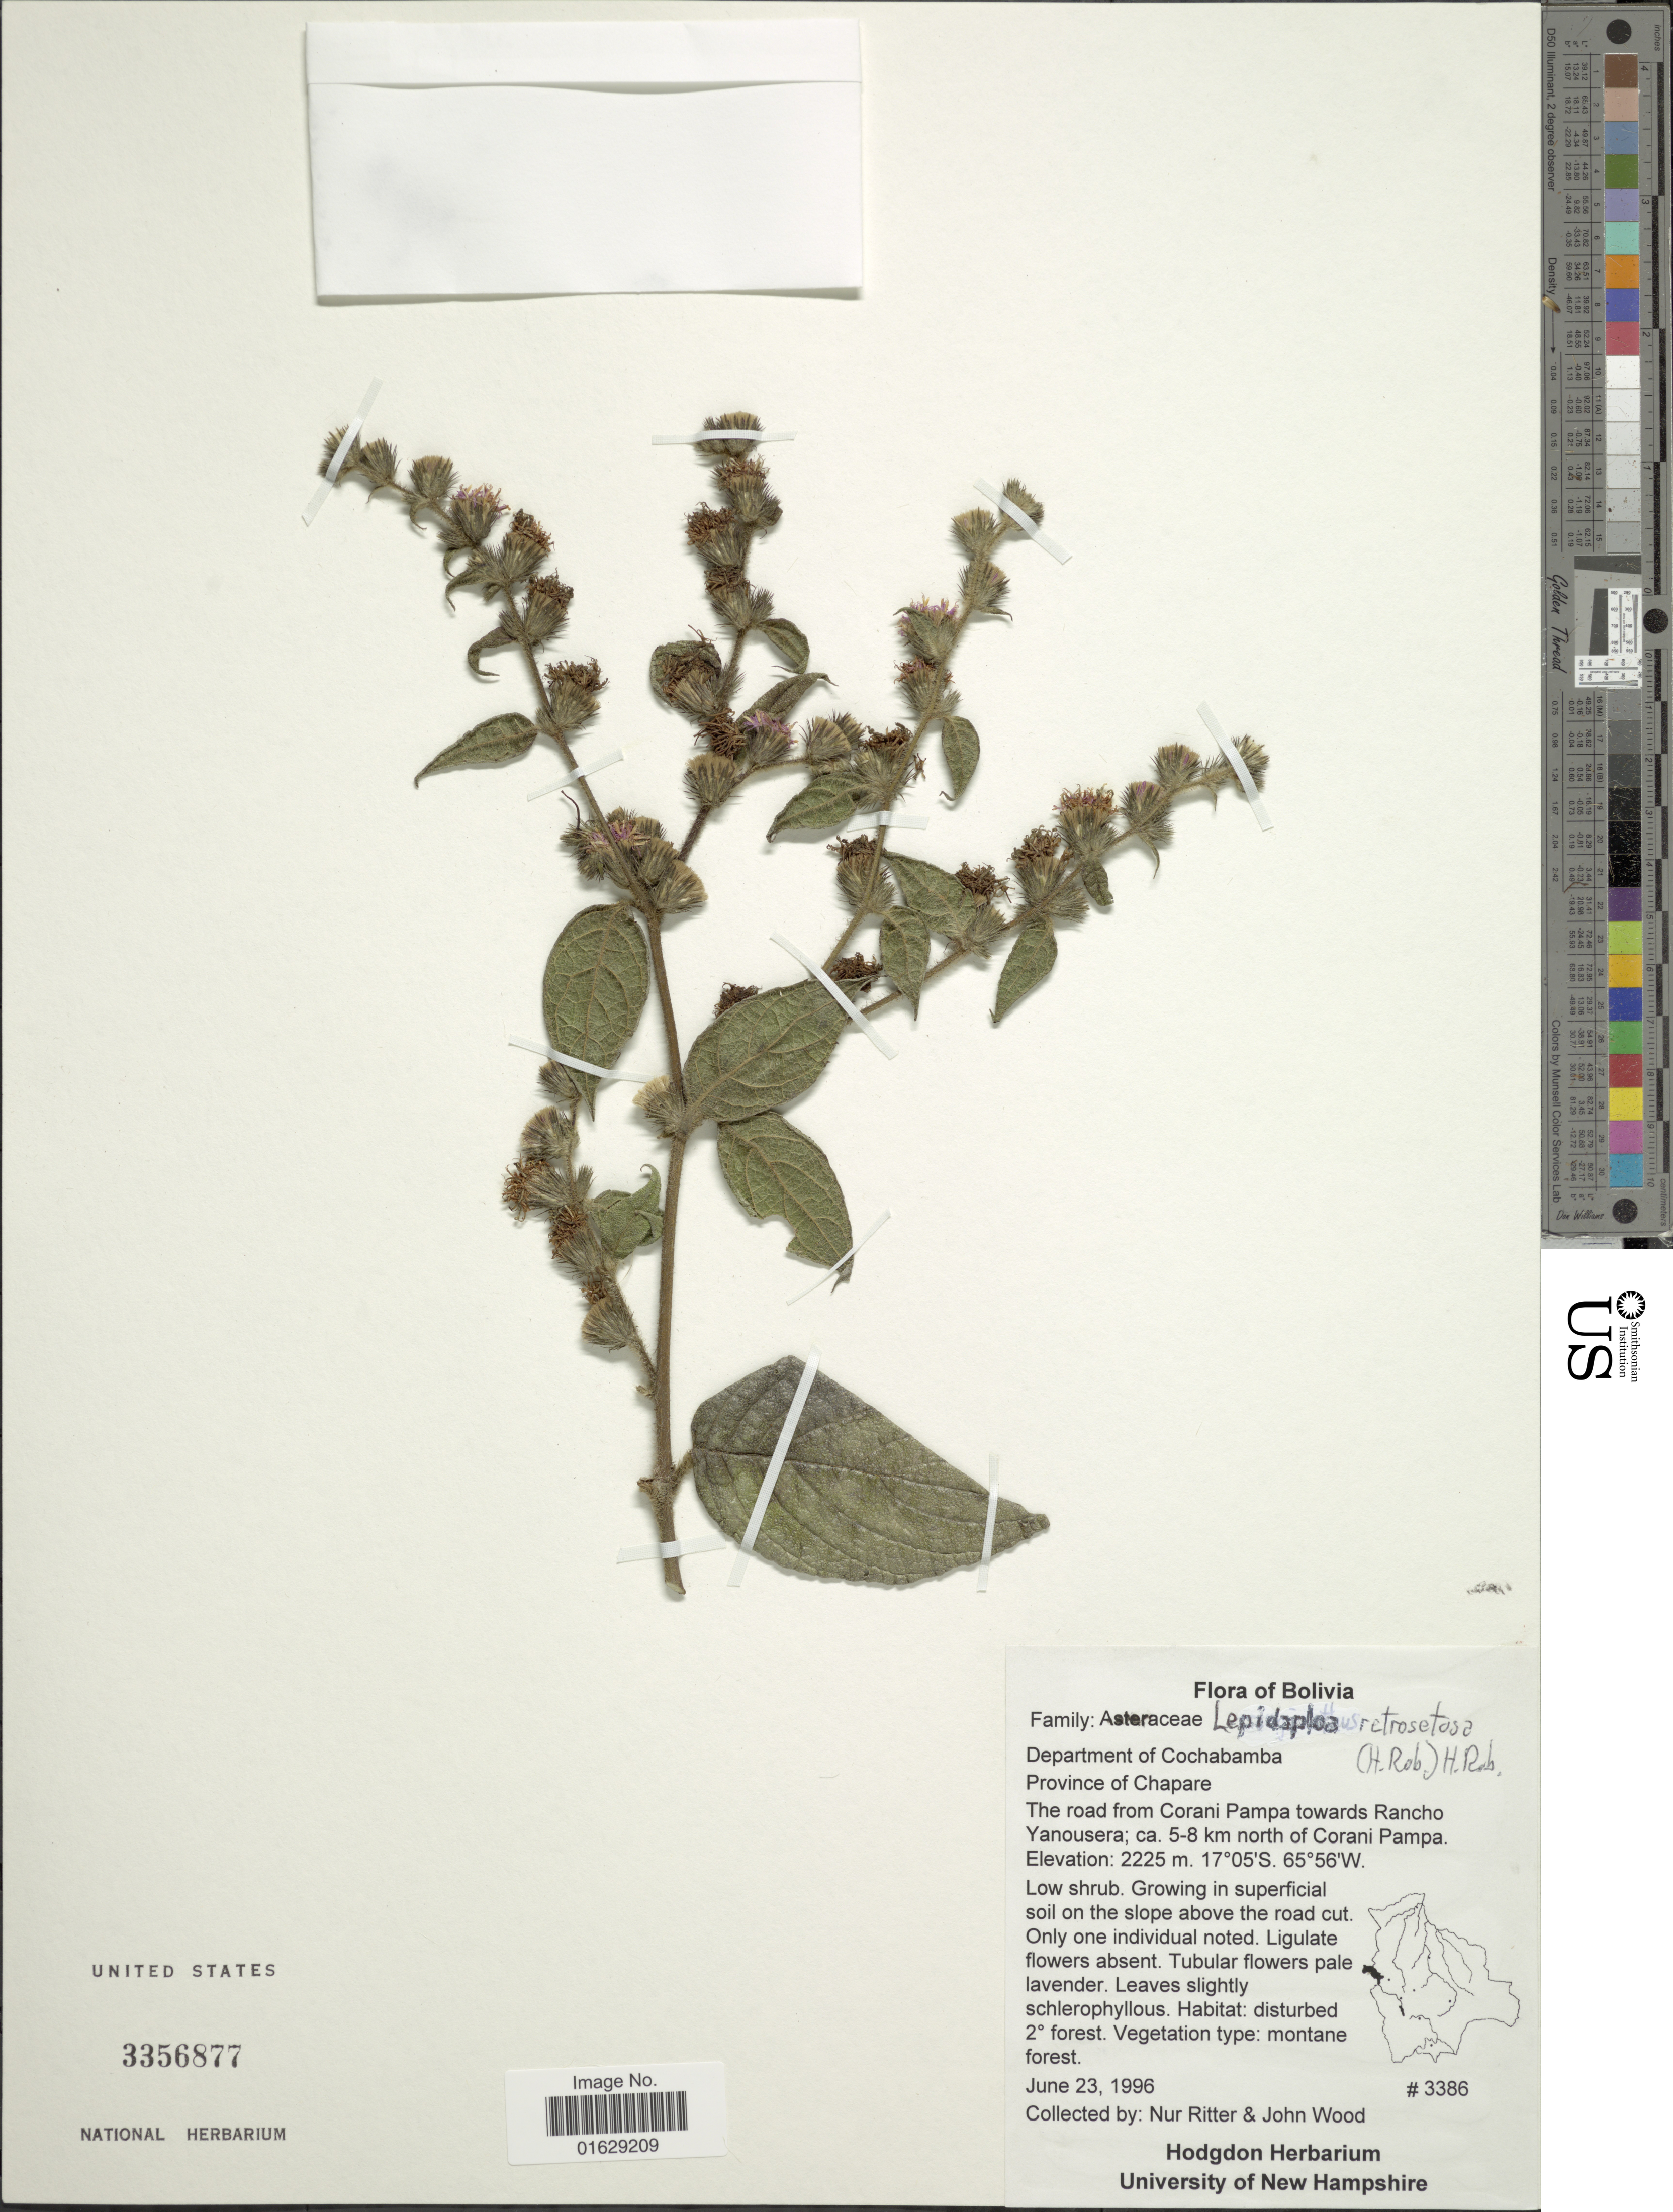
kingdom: Plantae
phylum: Tracheophyta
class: Magnoliopsida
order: Asterales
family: Asteraceae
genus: Lepidaploa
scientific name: Lepidaploa retrosetosa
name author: (H. Rob.) H. Rob.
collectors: N. Ritter & J. Wood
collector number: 3386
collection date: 1996-06-23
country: Bolivia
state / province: Cochabamba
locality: Department of Cochabamba, province of Chapare, the road from Corani Pampa towards Rancho Yanousera; ca. 5-8 km north of Corani Pampa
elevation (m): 2225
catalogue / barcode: US 3356877